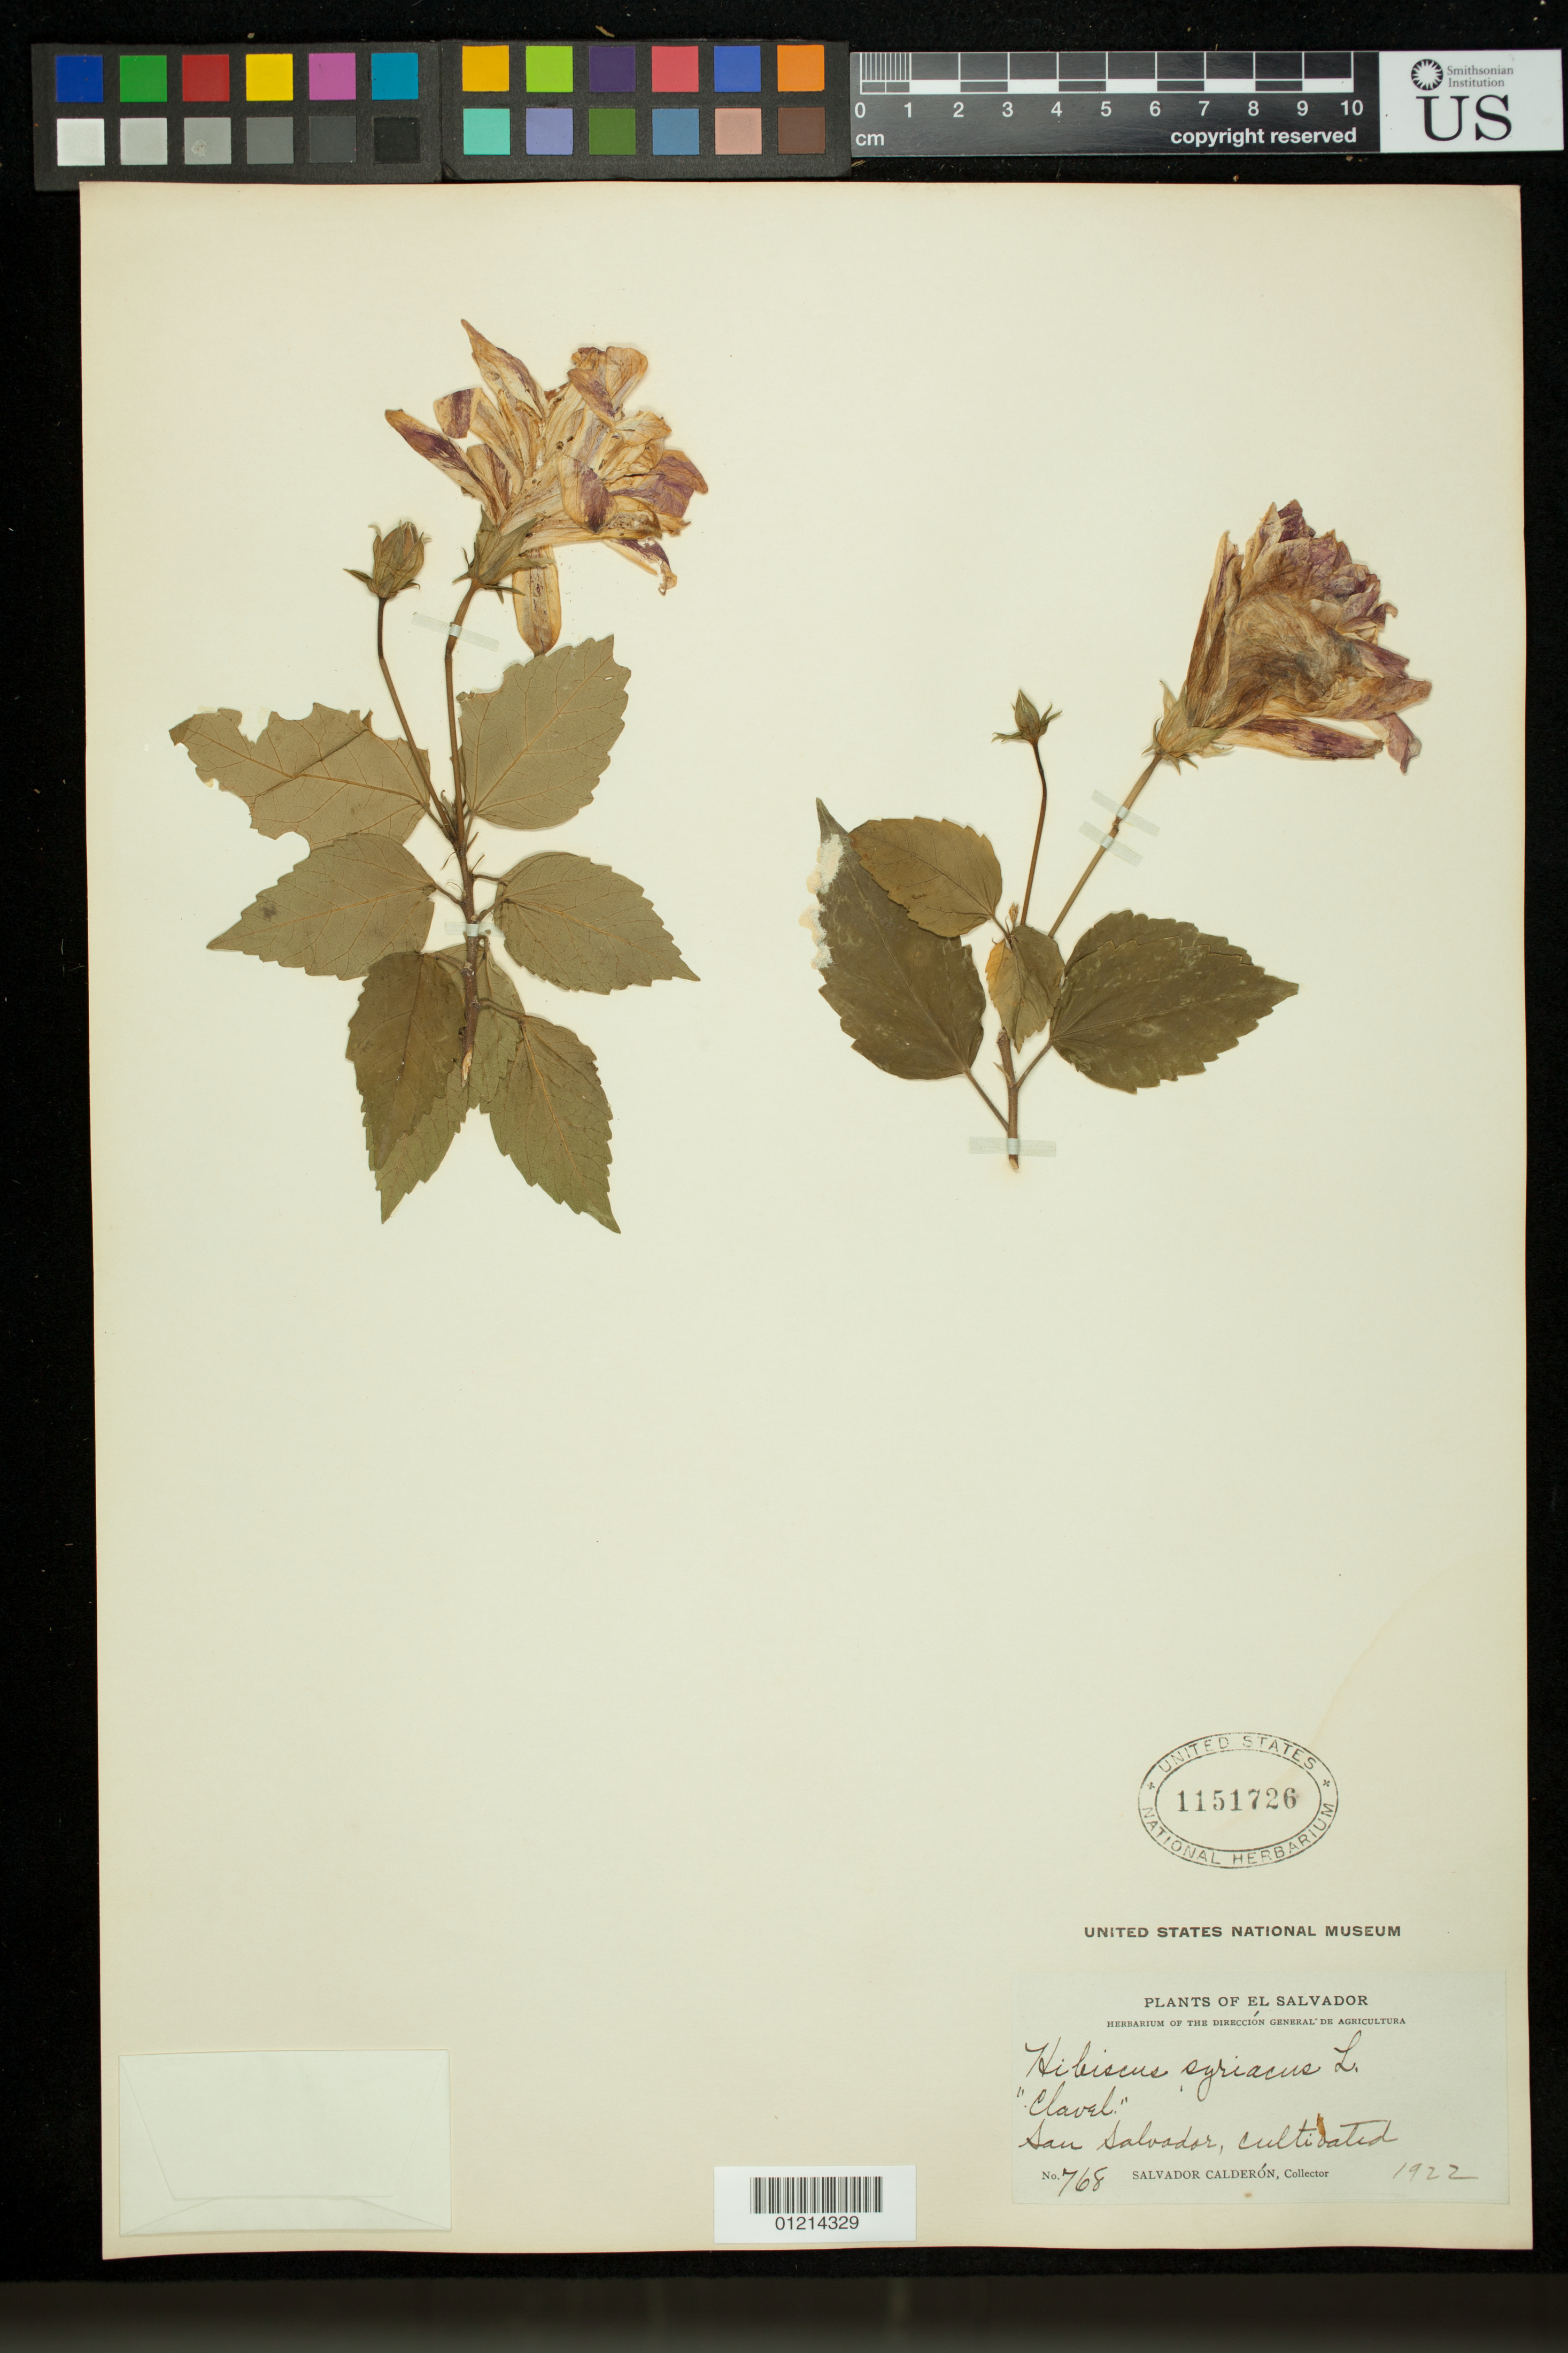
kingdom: Plantae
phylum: Tracheophyta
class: Magnoliopsida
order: Malvales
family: Malvaceae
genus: Hibiscus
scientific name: Hibiscus rosa-sinensis var. rosa-sinensis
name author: L.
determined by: Dorr, L. J., (BOT), Smithsonian Institution - National Museum of Natural History (UNITED STATES)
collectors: S. Calderón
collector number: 768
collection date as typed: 1922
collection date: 1922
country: El Salvador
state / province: San Salvador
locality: San Salvador, cultivated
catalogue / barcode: US 1151726